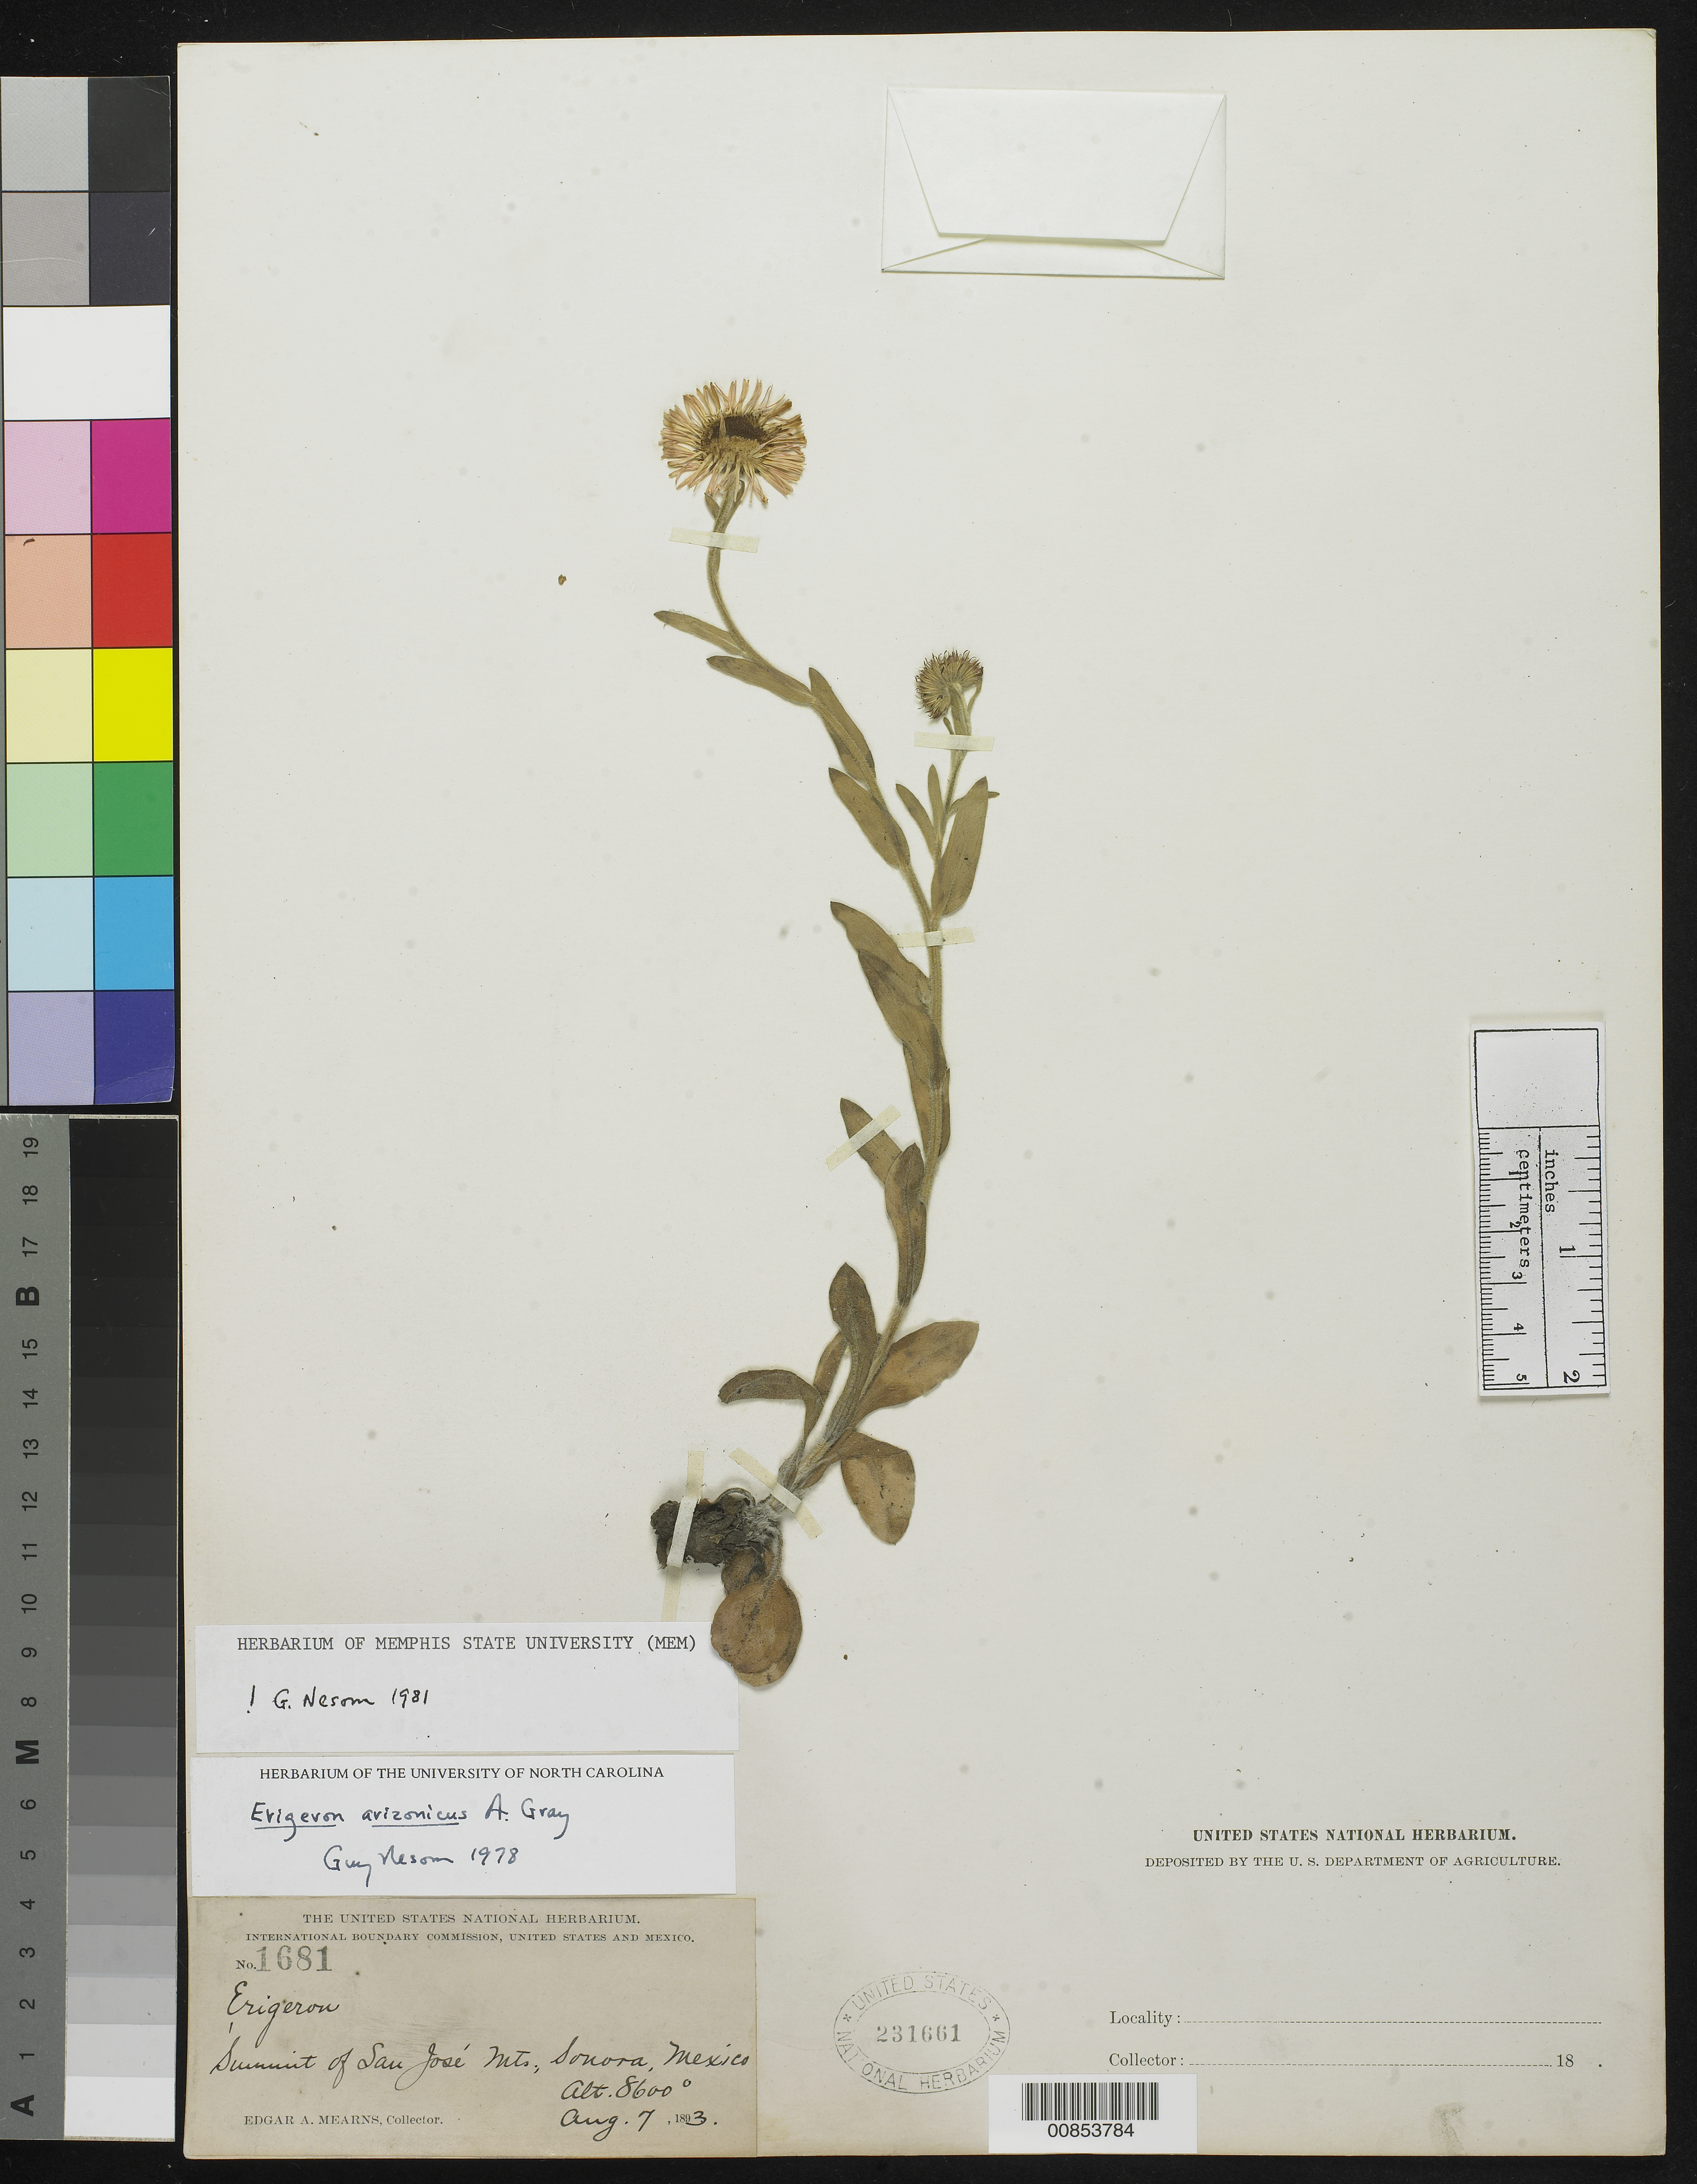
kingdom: Plantae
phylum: Tracheophyta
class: Magnoliopsida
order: Asterales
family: Asteraceae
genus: Erigeron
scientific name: Erigeron arizonicus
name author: A. Gray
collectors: E. A. Mearns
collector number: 1681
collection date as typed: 07 Aug 1893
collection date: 1893-08-07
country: Mexico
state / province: Sonora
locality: Summit of San José Mts., Sonora.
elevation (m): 2621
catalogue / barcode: US 231661